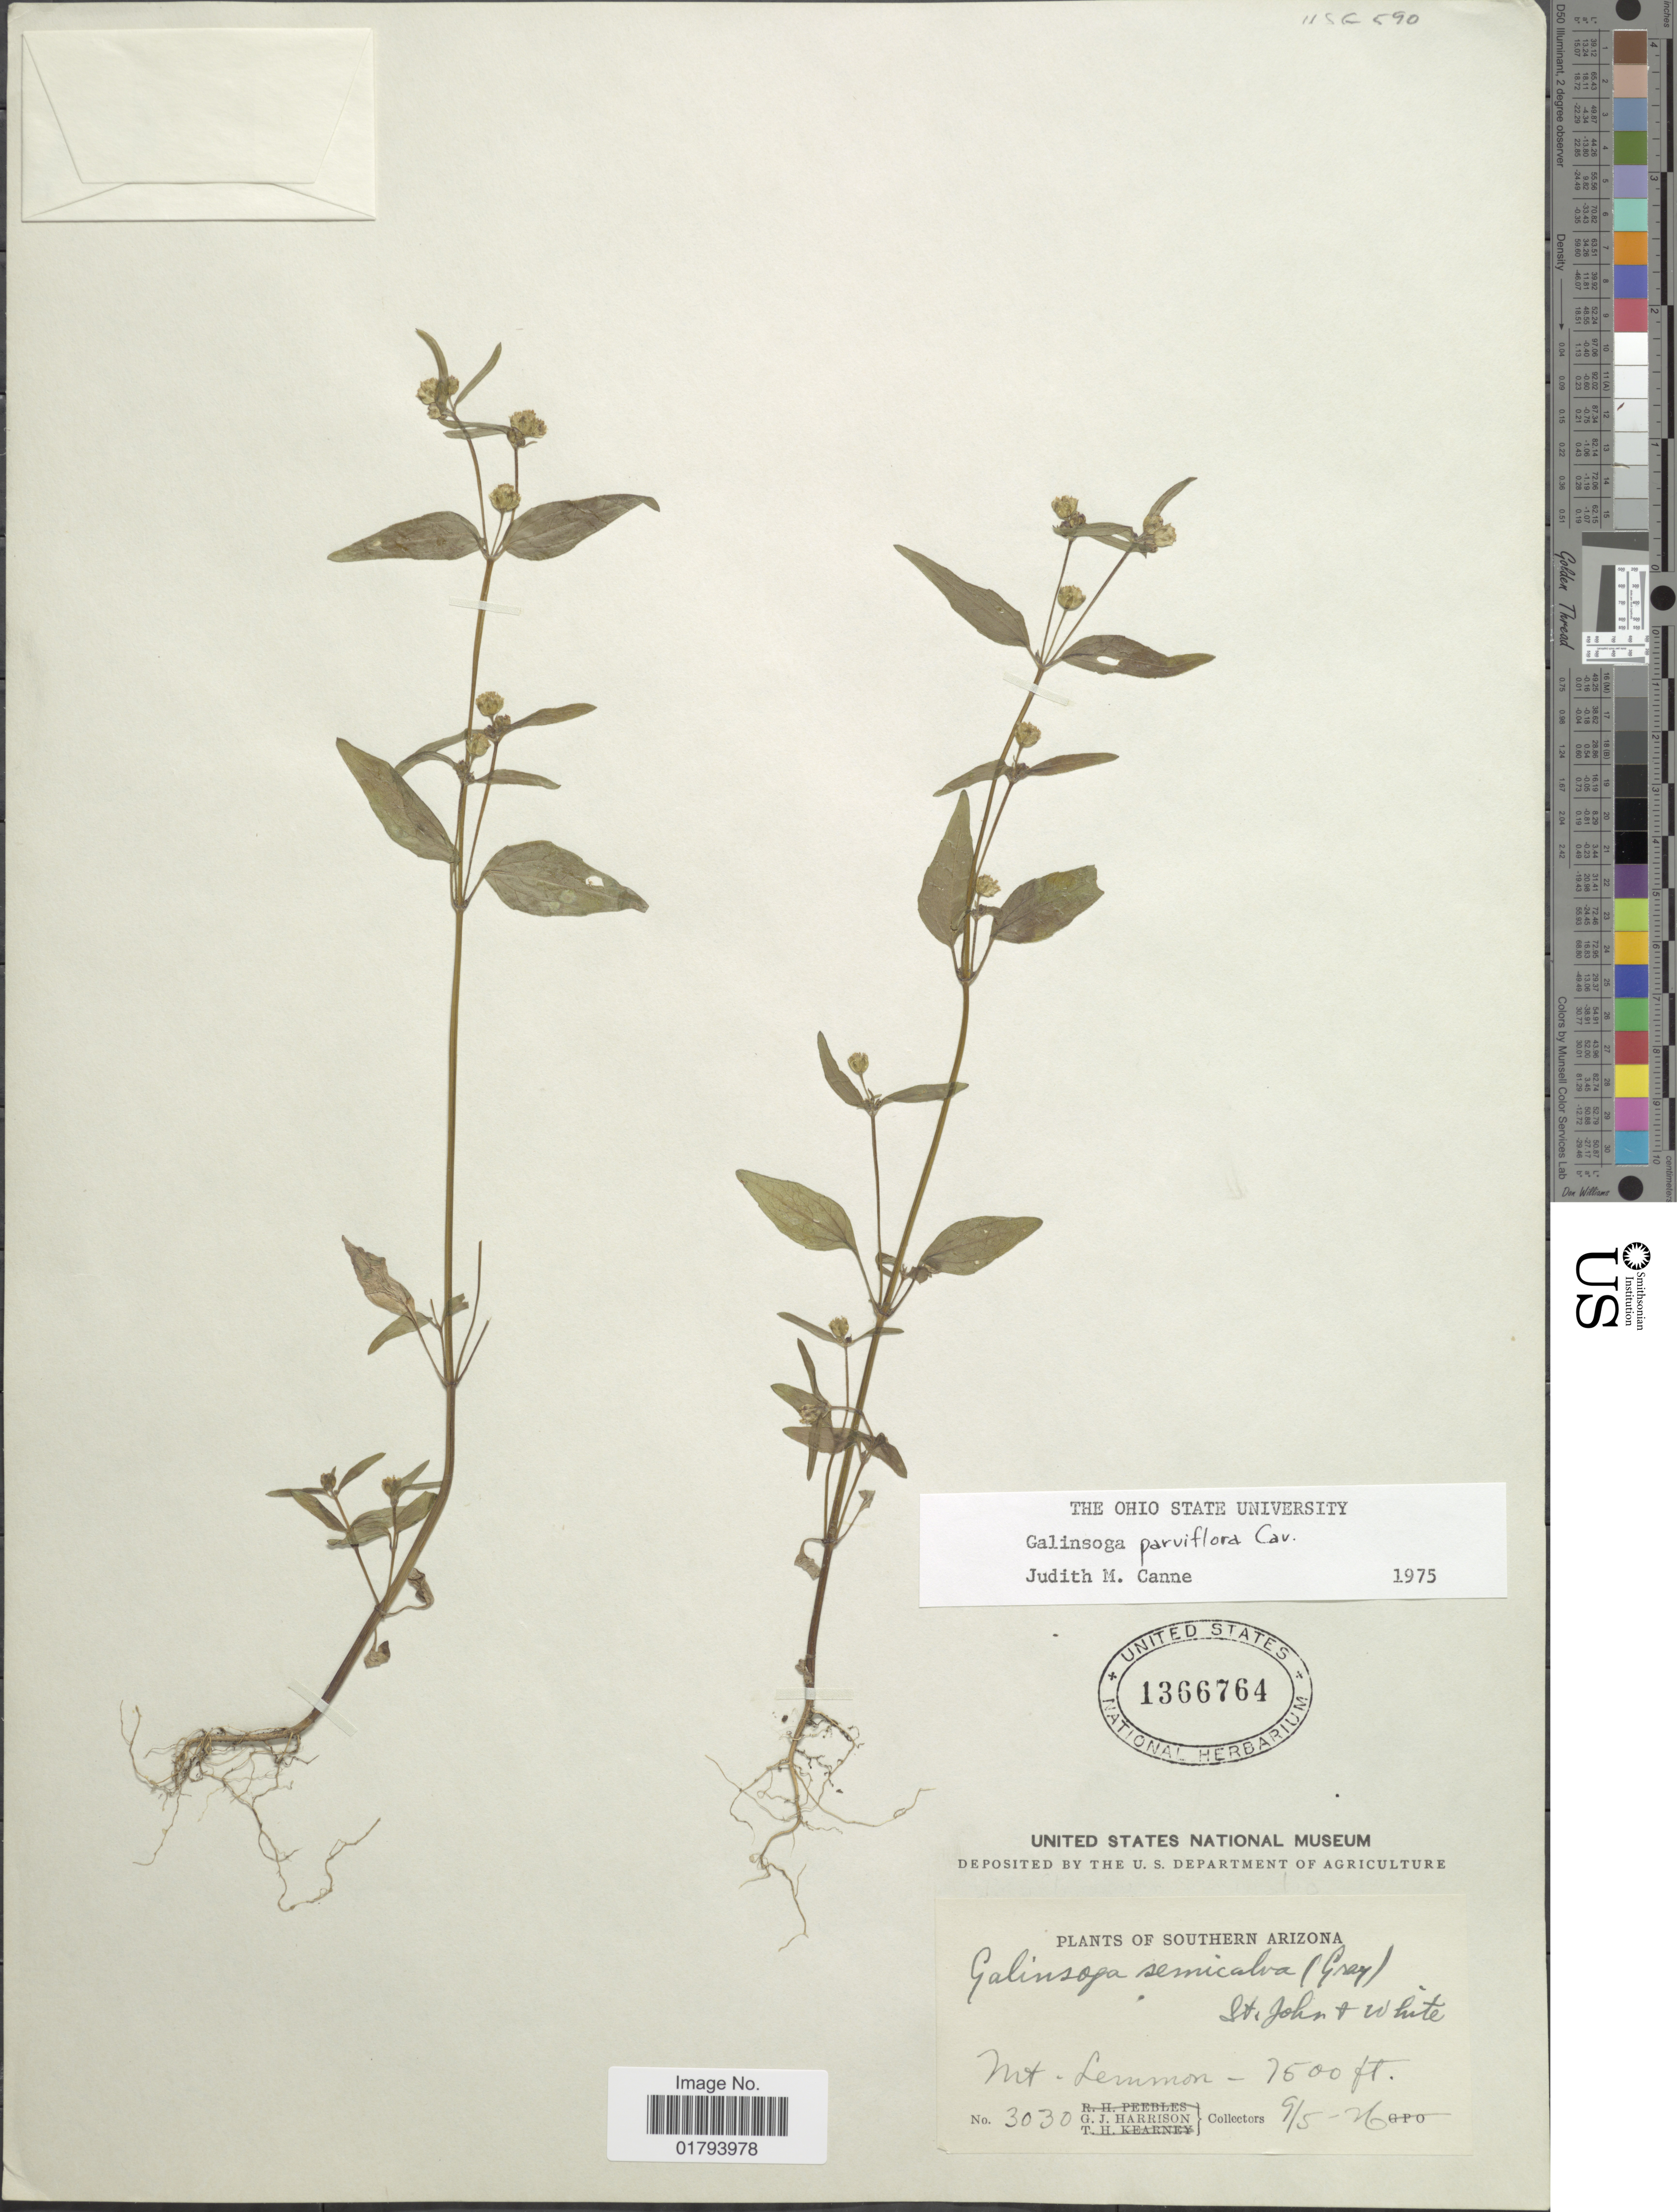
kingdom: Plantae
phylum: Tracheophyta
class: Magnoliopsida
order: Asterales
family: Asteraceae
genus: Galinsoga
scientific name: Galinsoga parviflora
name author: Cav.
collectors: G. J. Harrison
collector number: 3030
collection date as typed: Transcribed d/m/y: 9/5/26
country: United States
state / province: Arizona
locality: Southern Arizona, Mt. Lemmon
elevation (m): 2286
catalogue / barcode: US 1366764